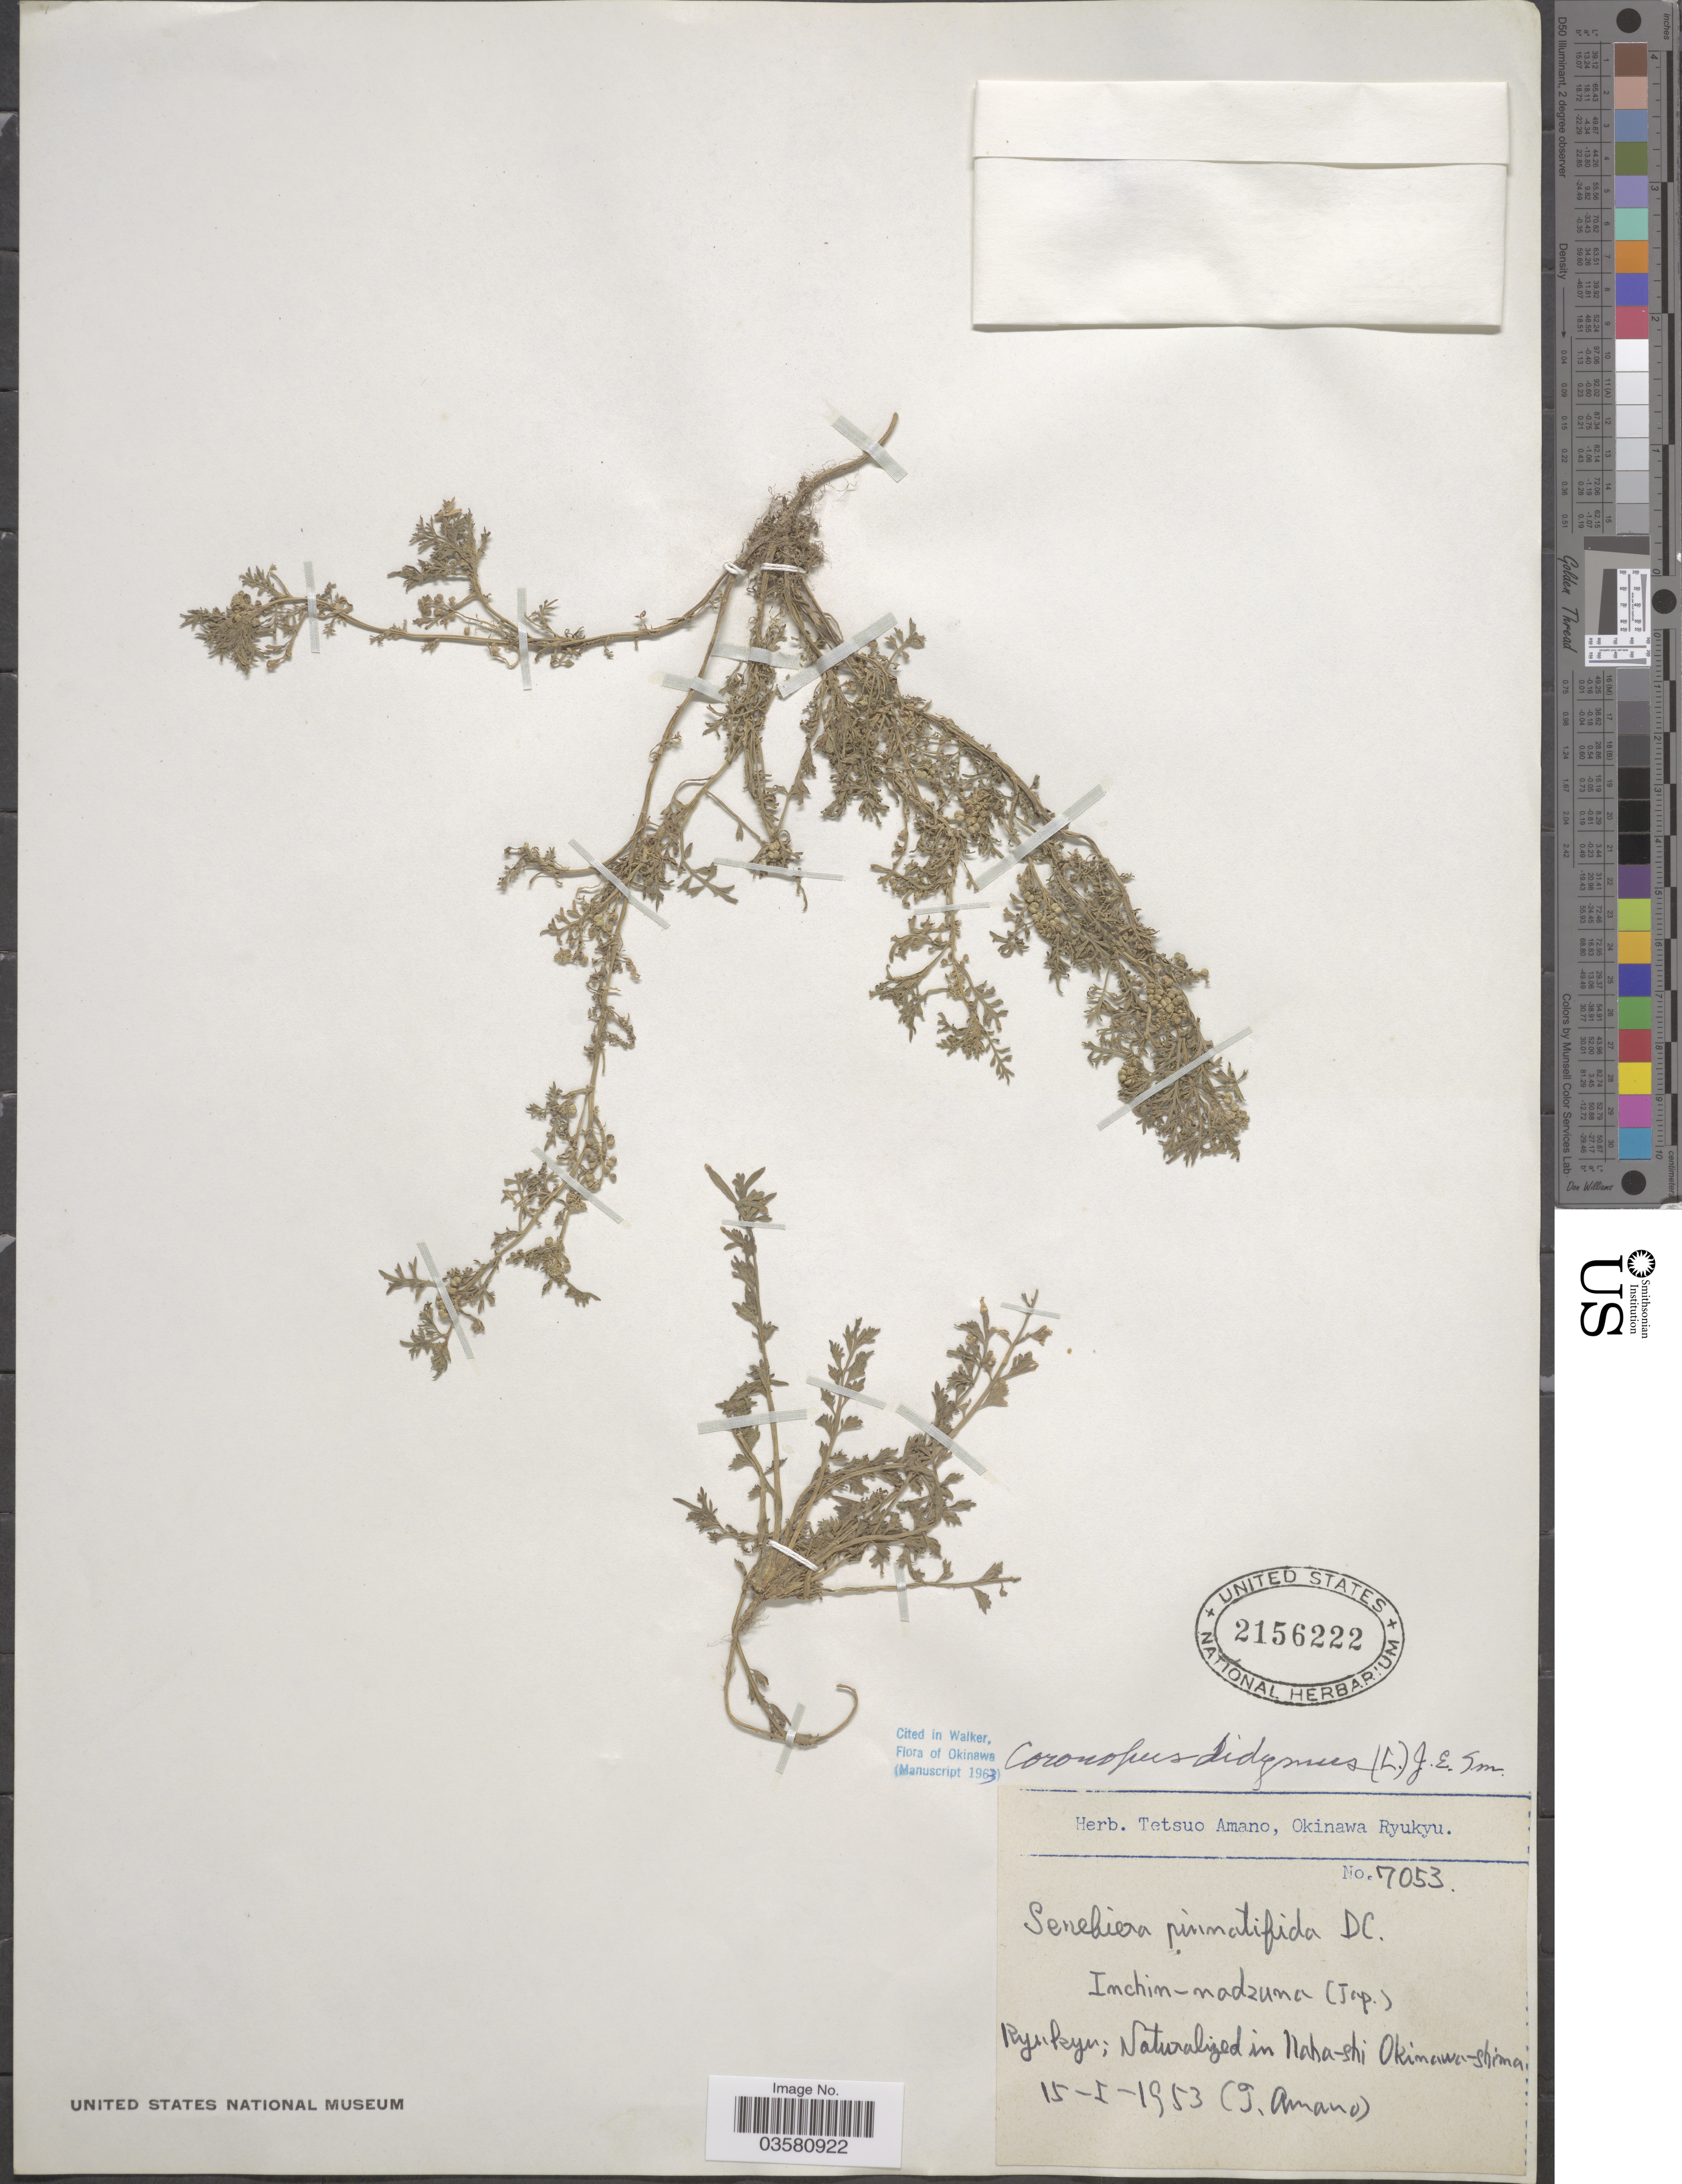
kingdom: Plantae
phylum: Tracheophyta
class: Magnoliopsida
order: Brassicales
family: Brassicaceae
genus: Lepidium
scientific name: Lepidium didymum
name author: L.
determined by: Strong, M. T., (US), Smithsonian Institution - National Museum of Natural History (UNITED STATES)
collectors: T. Amano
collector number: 7053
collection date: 1953-01-15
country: Japan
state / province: Okinawa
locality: Ryukyu; in Naha-shi Okinawa-shima.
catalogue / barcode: US 2156222